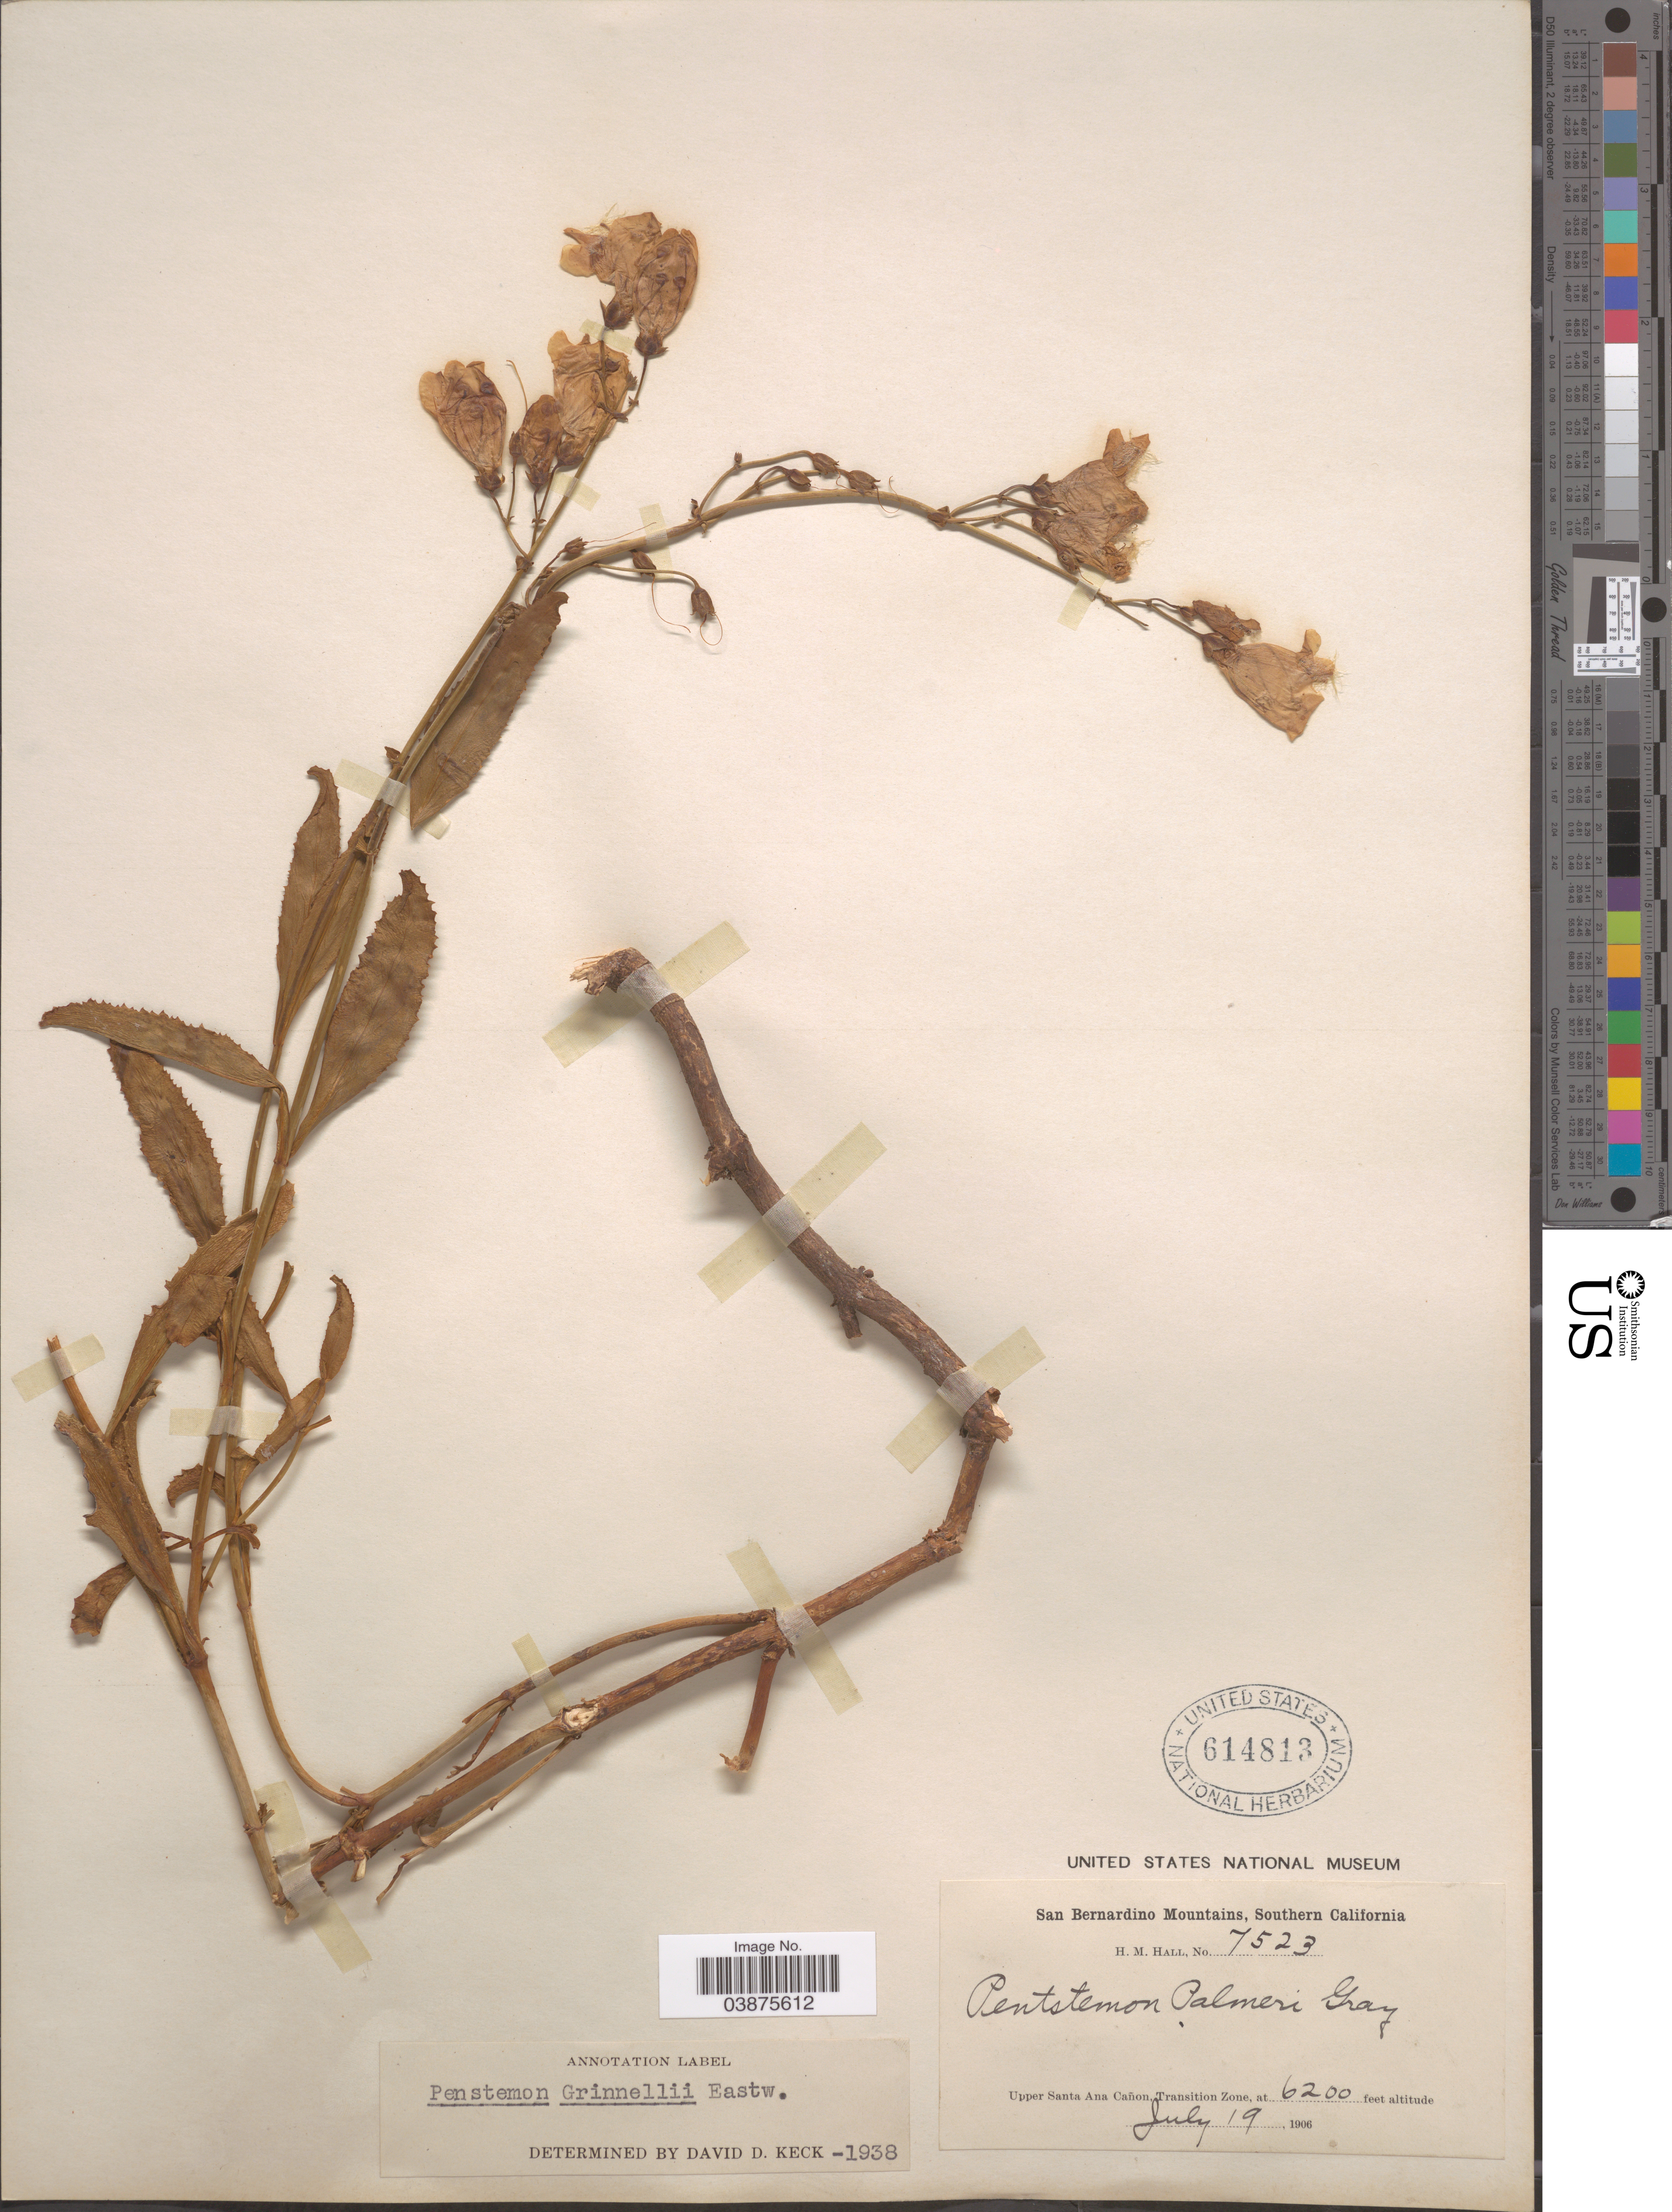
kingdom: Plantae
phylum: Tracheophyta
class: Magnoliopsida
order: Lamiales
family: Plantaginaceae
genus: Penstemon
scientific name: Penstemon grinnellii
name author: Eastw.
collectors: H. M. Hall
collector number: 7523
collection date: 1906-07-19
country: United States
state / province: California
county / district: San Bernardino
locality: San Bernardino Mountains, Southern California. Upper Santa Ana Cañon, Transition Zone.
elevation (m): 1890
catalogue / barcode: US 614813